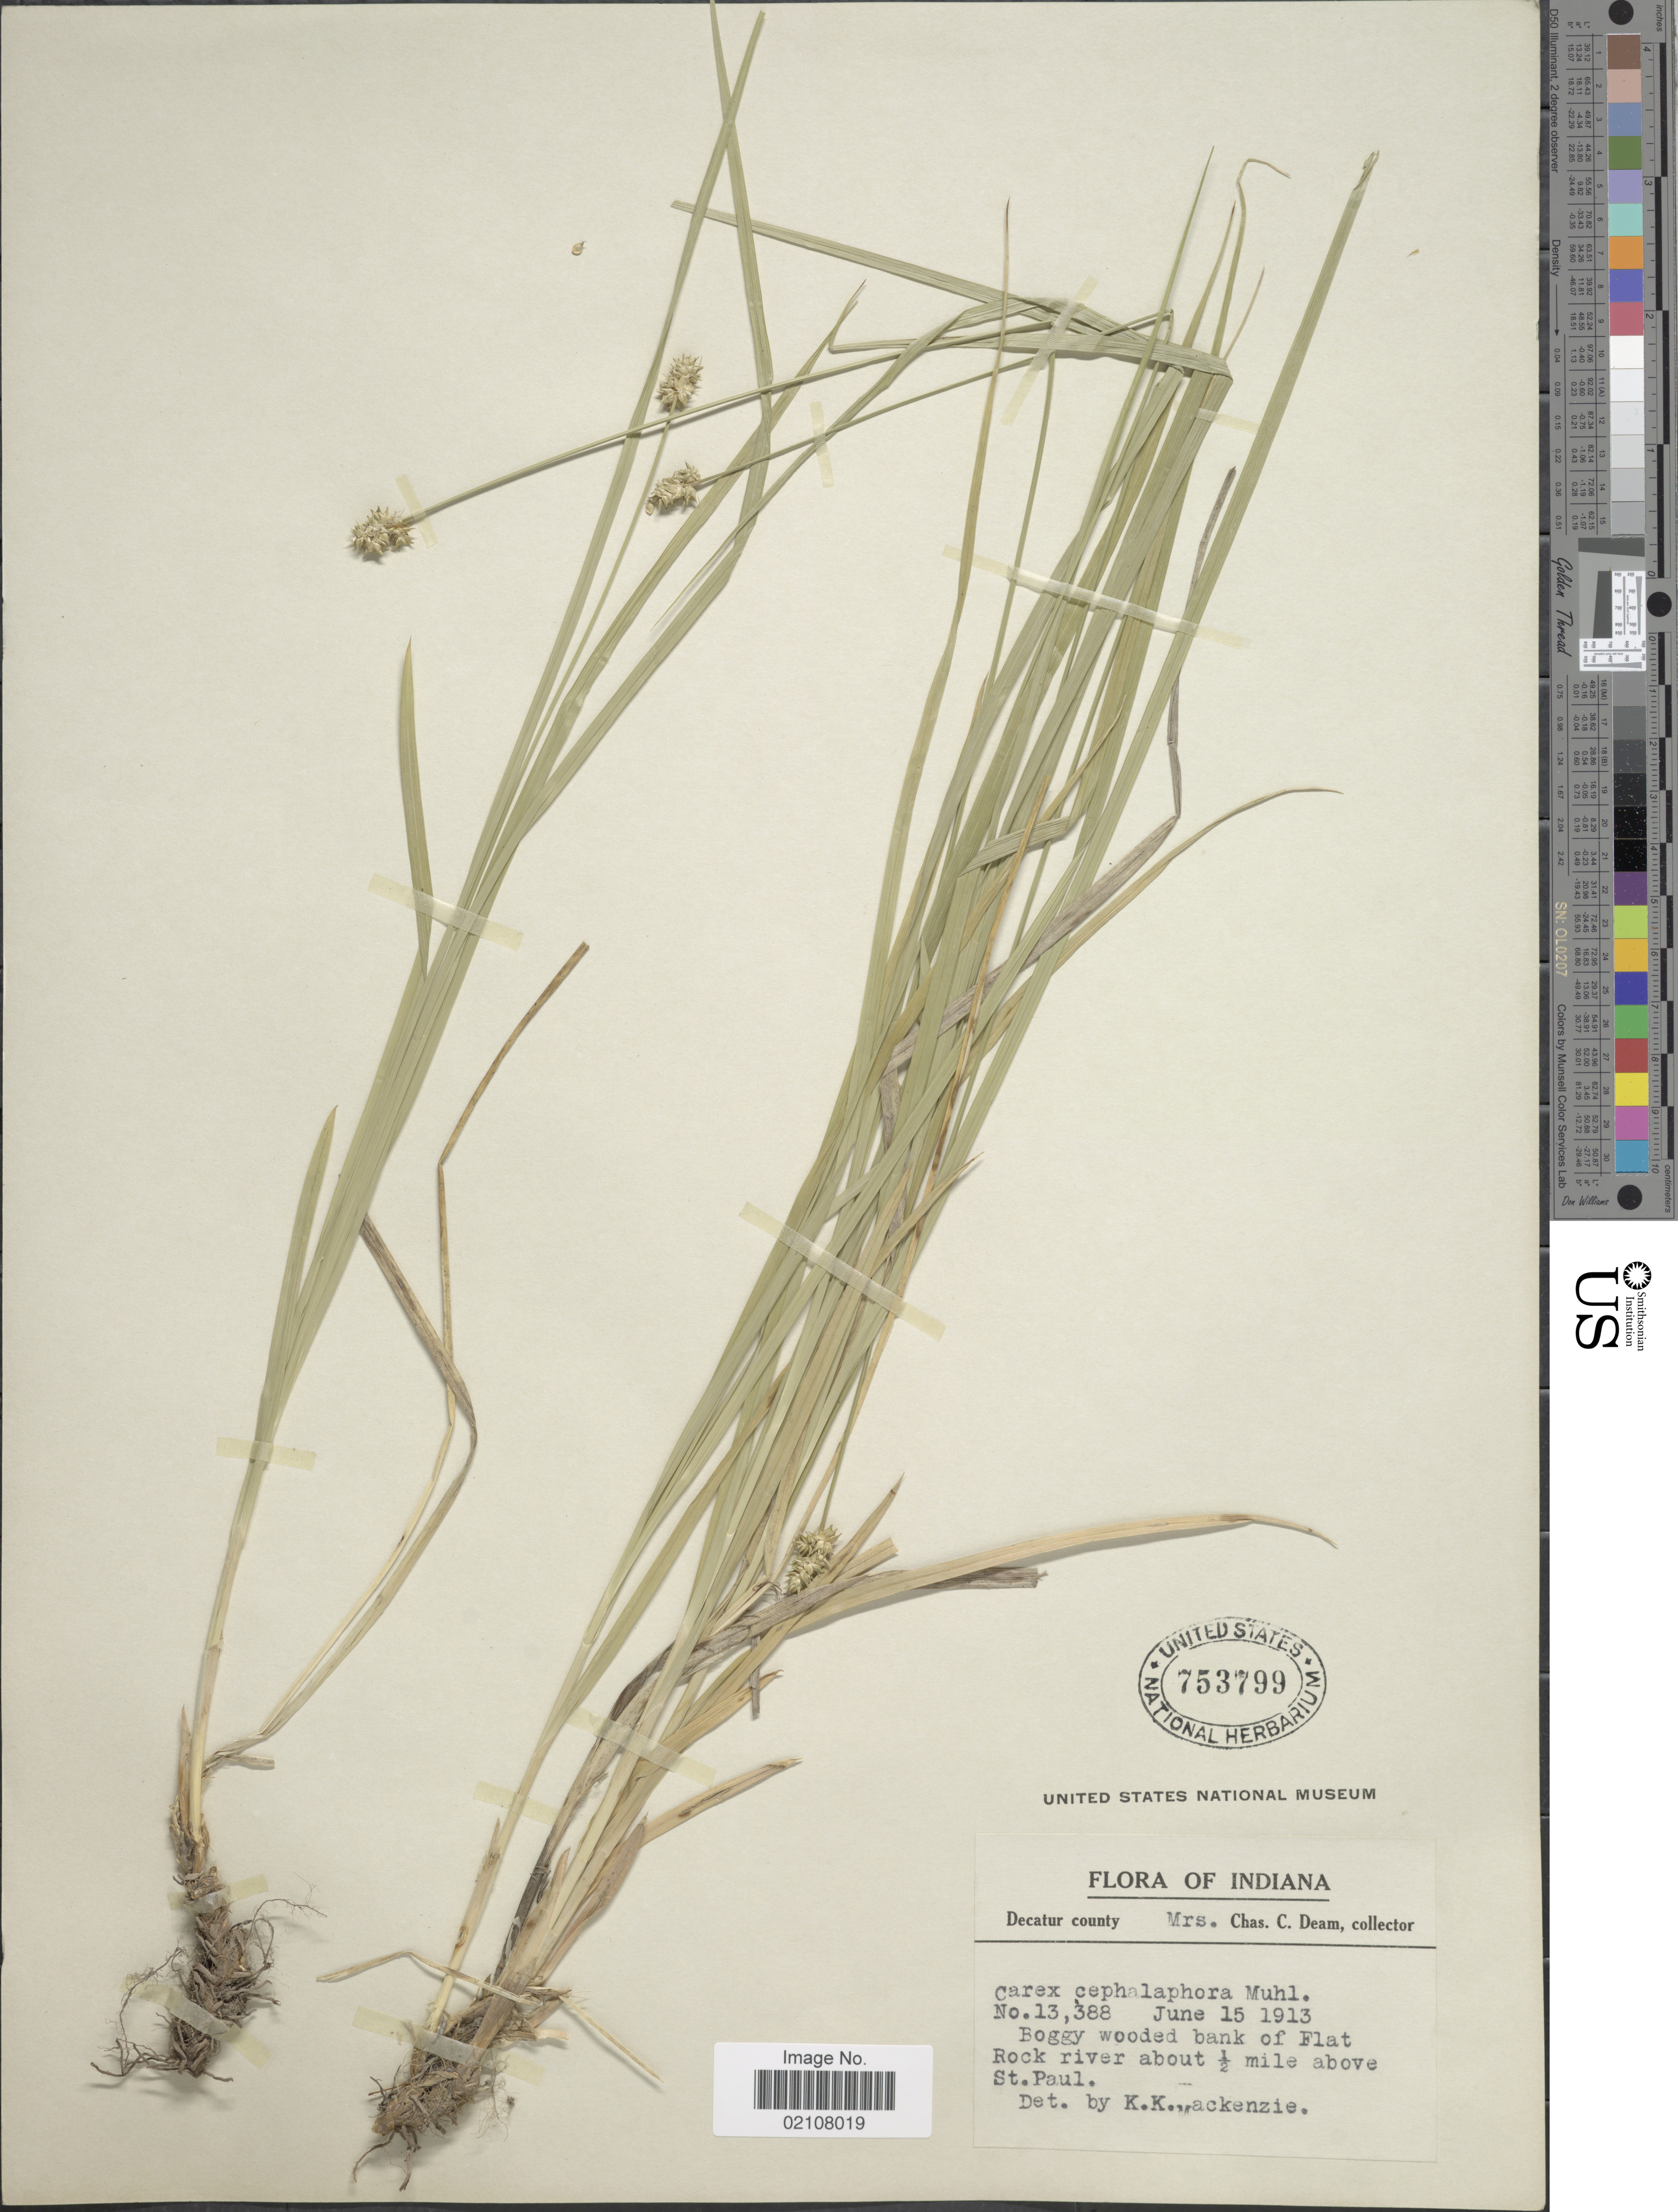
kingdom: Plantae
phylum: Tracheophyta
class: Liliopsida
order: Poales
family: Cyperaceae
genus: Carex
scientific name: Carex cephalophora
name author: Muhl. ex Willd.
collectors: C. Deam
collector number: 13388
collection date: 1913-06-15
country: United States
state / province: Indiana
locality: Decatur County, boggy wooded bank of Flat Rock river about 1/2 mile above St. Paul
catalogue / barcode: US 753799